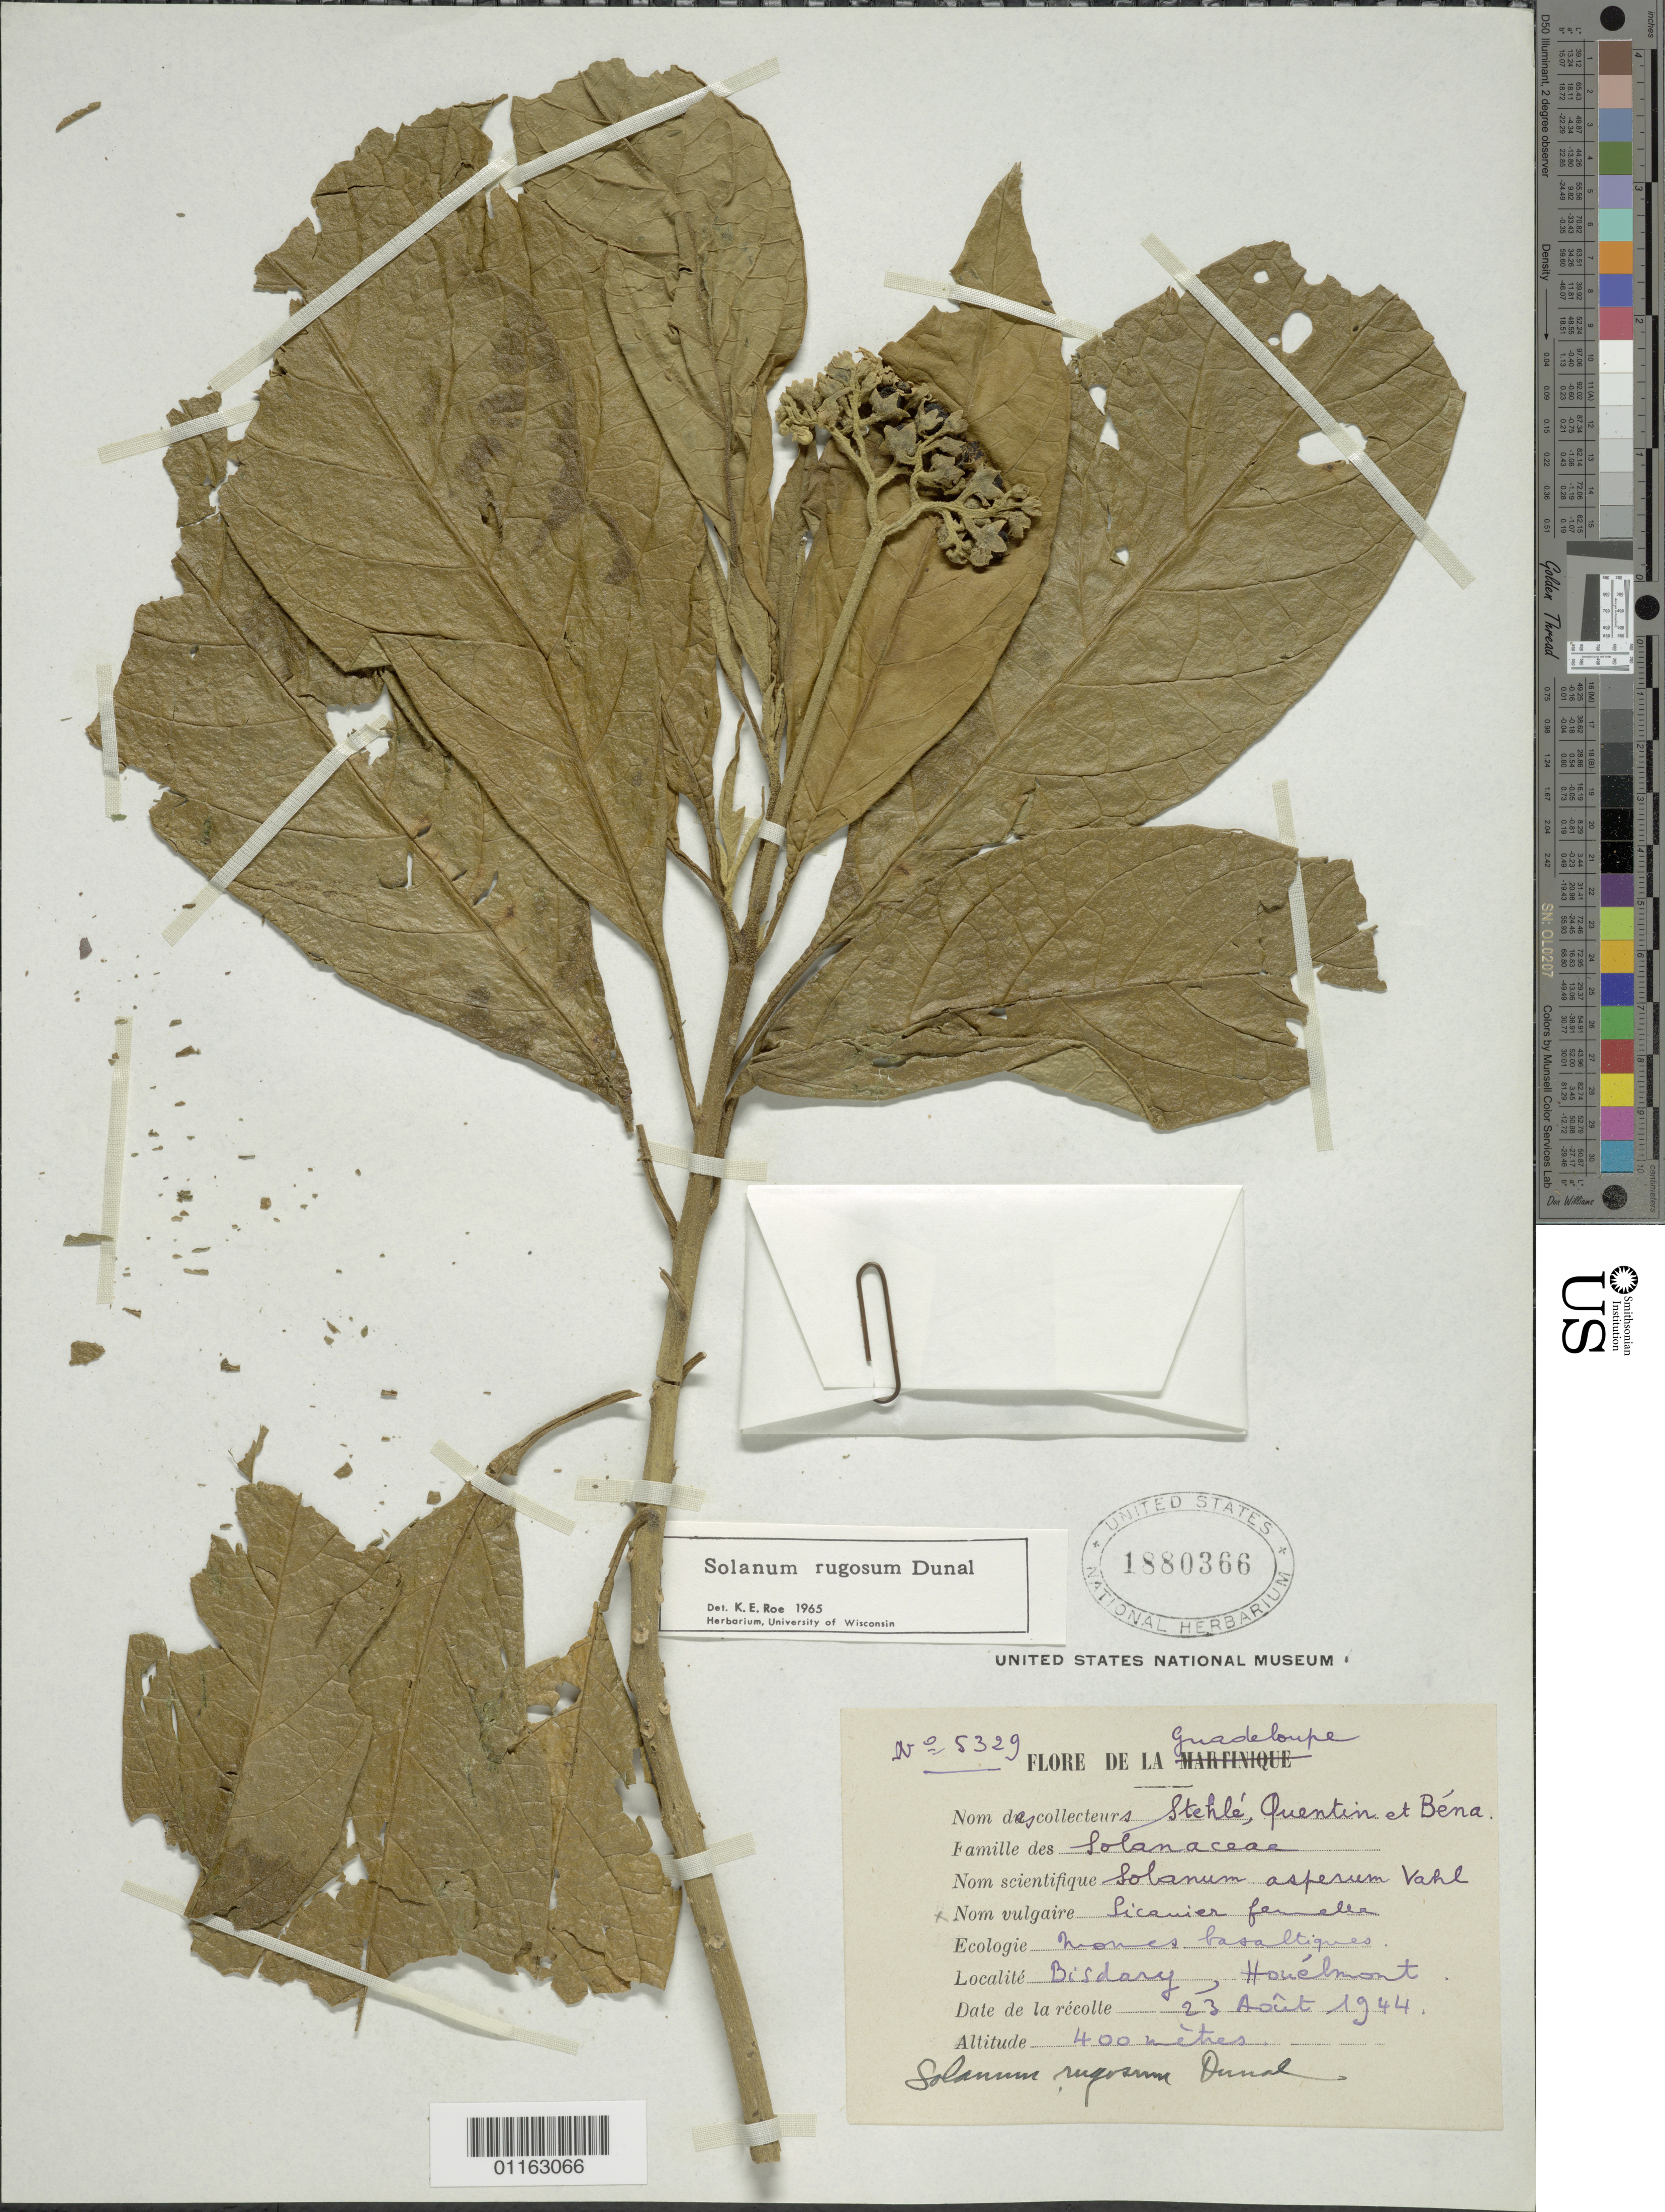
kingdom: Plantae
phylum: Tracheophyta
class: Magnoliopsida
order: Solanales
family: Solanaceae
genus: Solanum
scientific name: Solanum rugosum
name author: Dunal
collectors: H. Stehlé, L. Quentin & P. Bena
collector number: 5329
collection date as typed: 23 Aug 1944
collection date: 1944-08-23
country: Guadeloupe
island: Basse-Terre I.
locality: Bisdary, Houlemont; mornes basaltiques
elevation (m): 400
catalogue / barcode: US 1880366